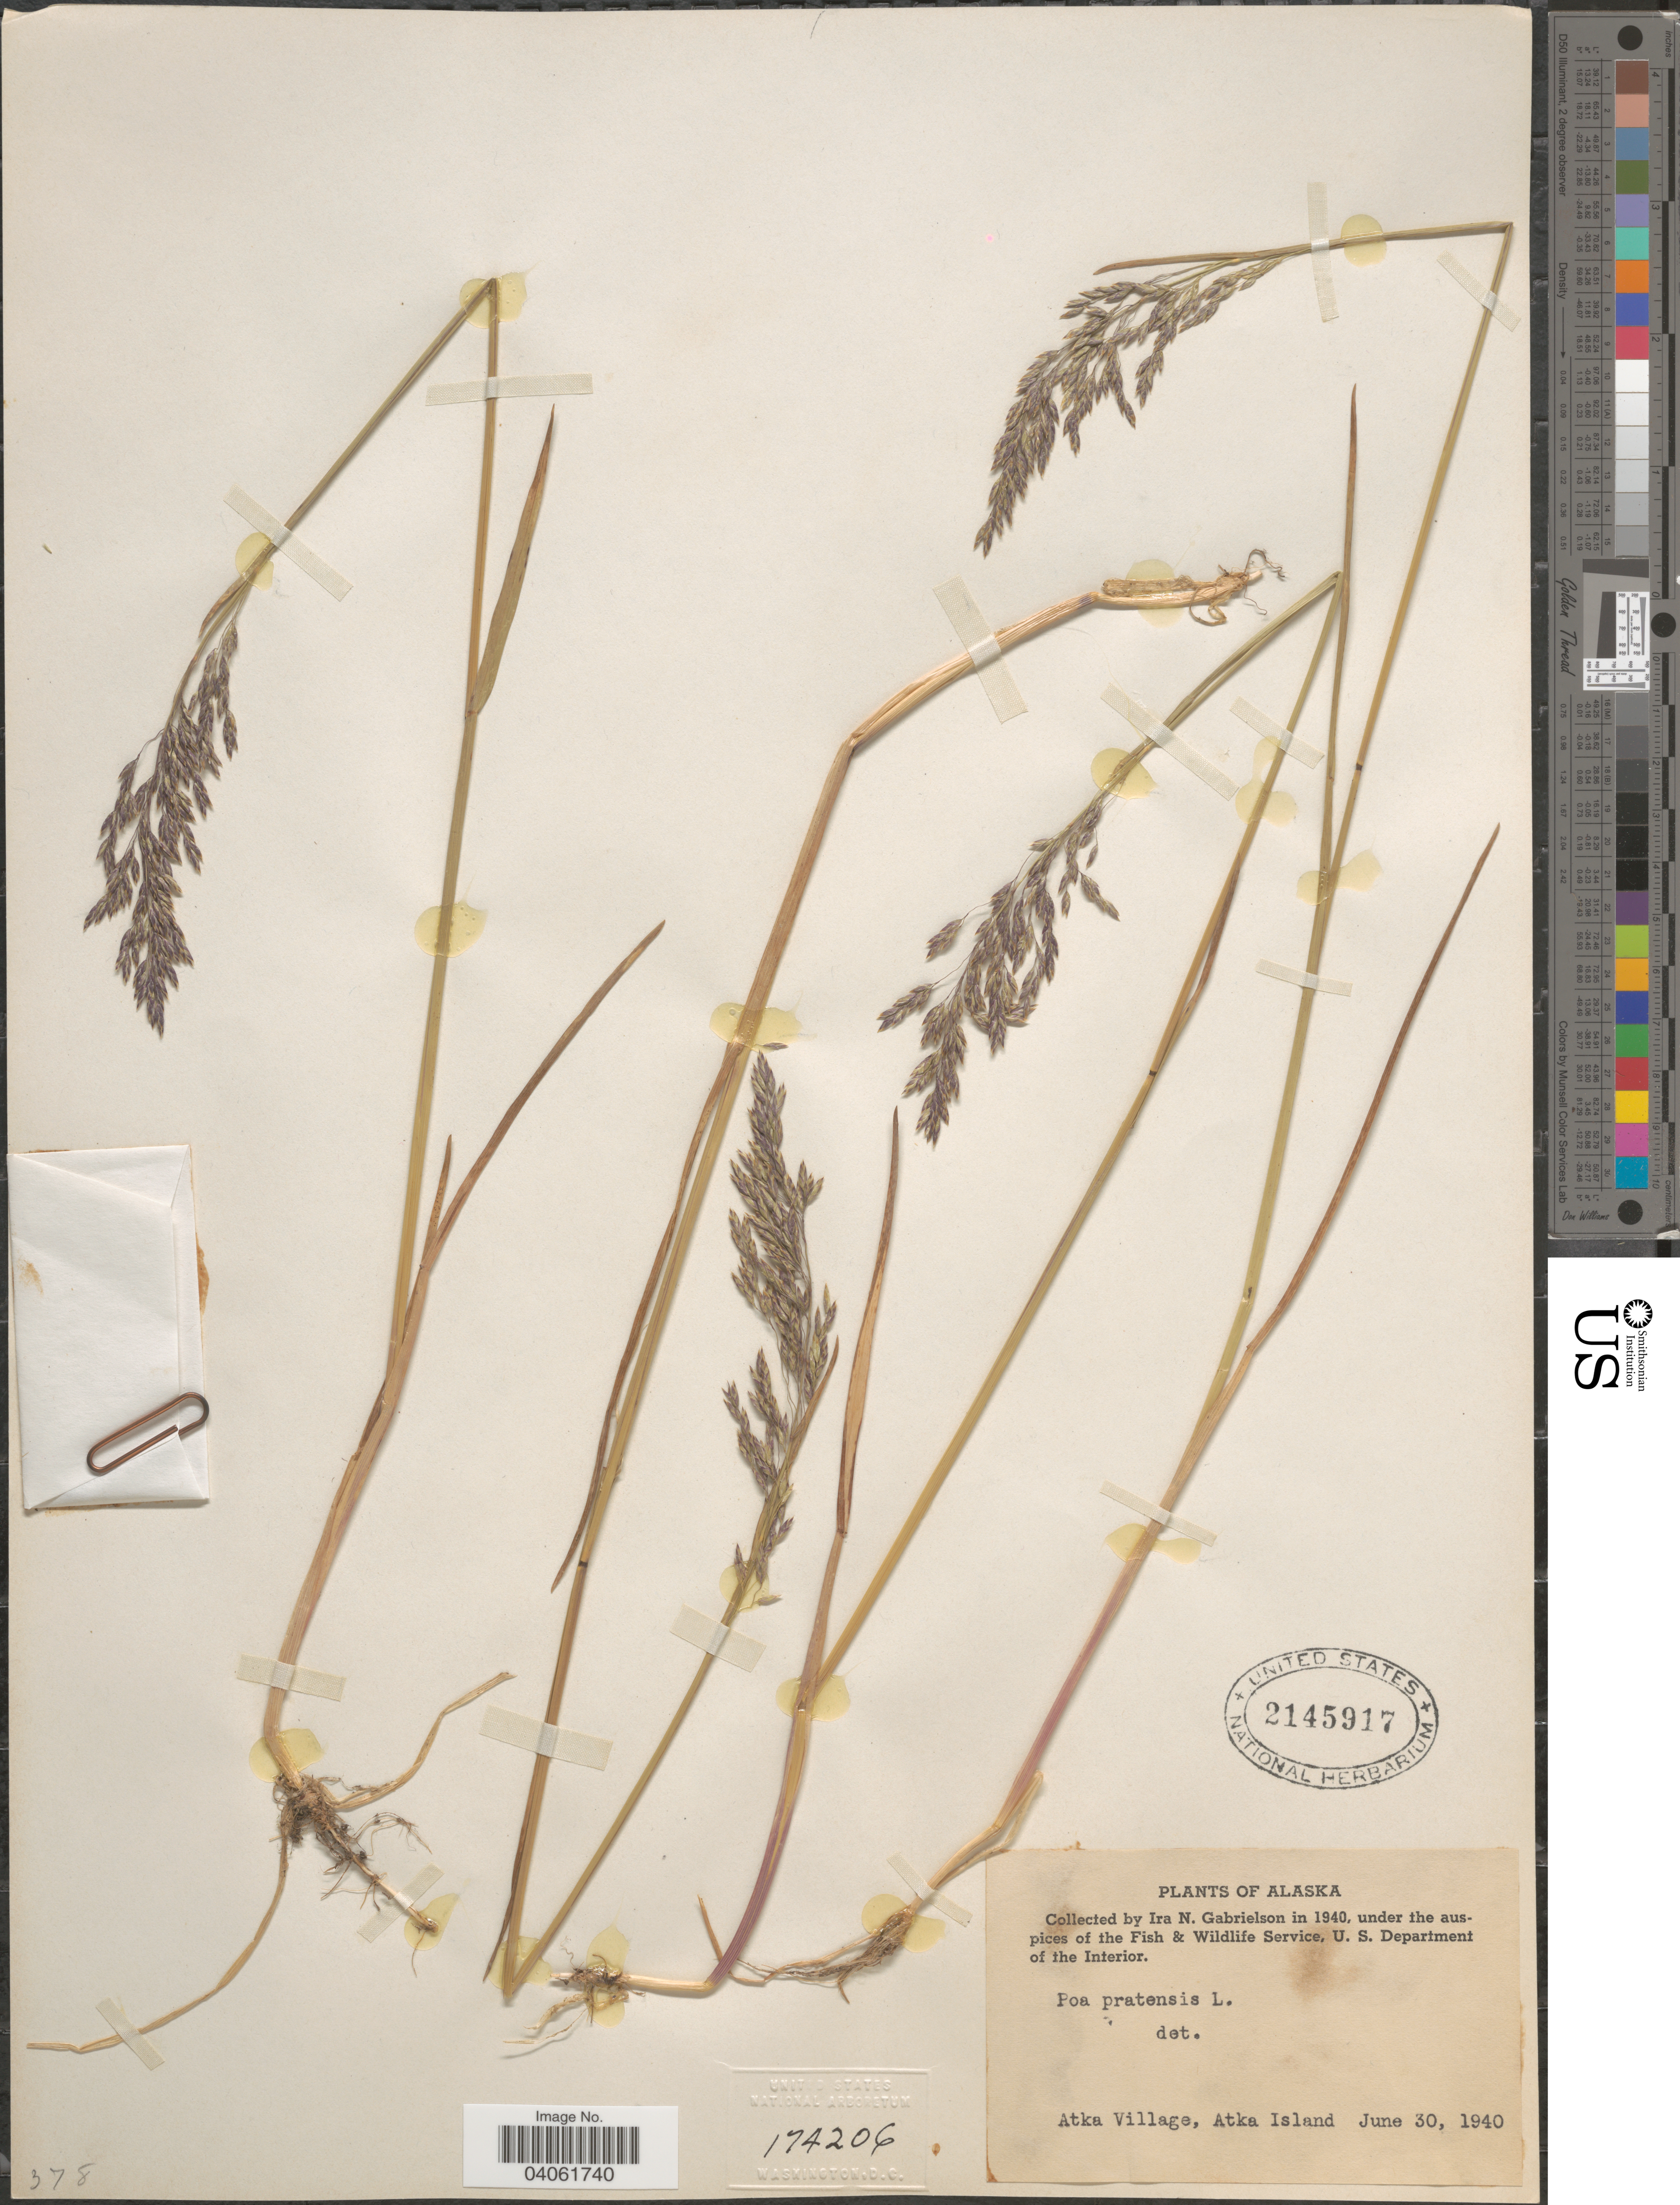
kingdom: Plantae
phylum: Tracheophyta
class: Liliopsida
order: Poales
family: Poaceae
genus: Poa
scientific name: Poa pratensis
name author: L.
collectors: I. Gabrielson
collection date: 1940-06-30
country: United States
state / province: Alaska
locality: Atka Village, Atka Island.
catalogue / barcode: US 2145917